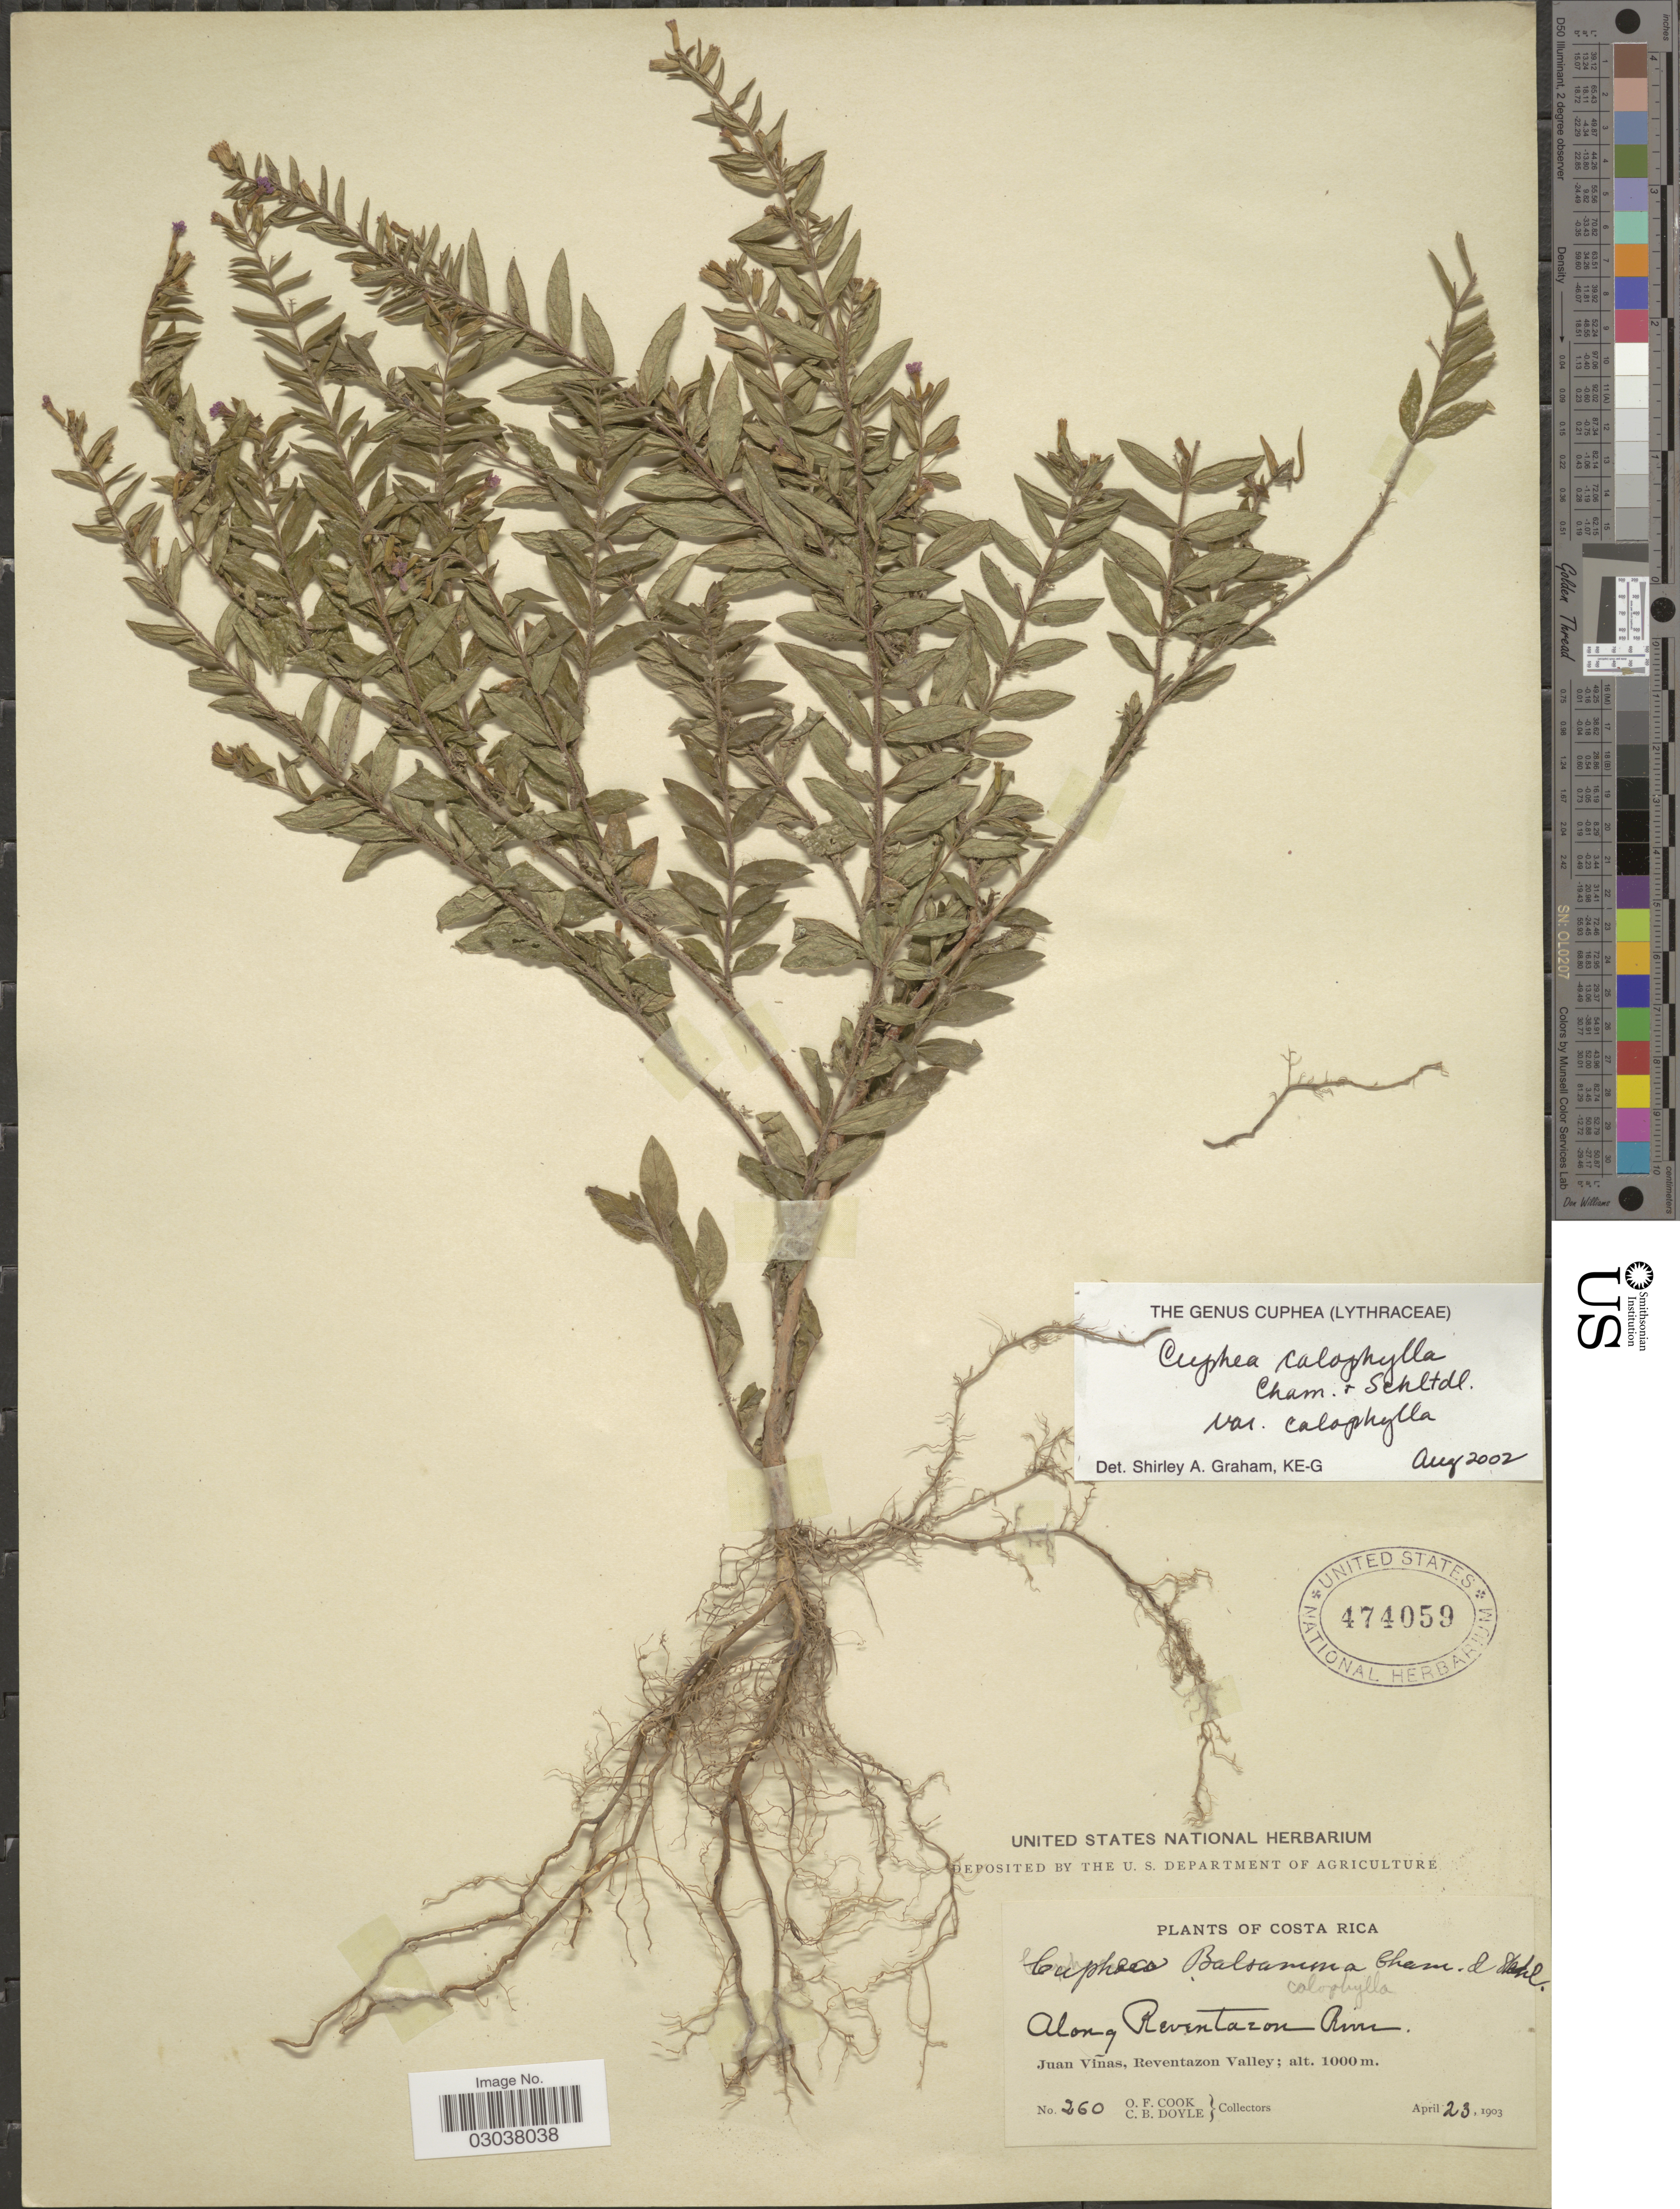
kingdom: Plantae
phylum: Tracheophyta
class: Magnoliopsida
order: Myrtales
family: Lythraceae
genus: Cuphea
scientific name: Cuphea calophylla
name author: Cham. & Schltdl.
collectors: O. F. Cook & C. Doyle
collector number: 260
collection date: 1903-04-23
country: Costa Rica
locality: Along Reventazon River. Juan Viñas, Reventazon Valley.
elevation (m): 1000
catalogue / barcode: US 474059